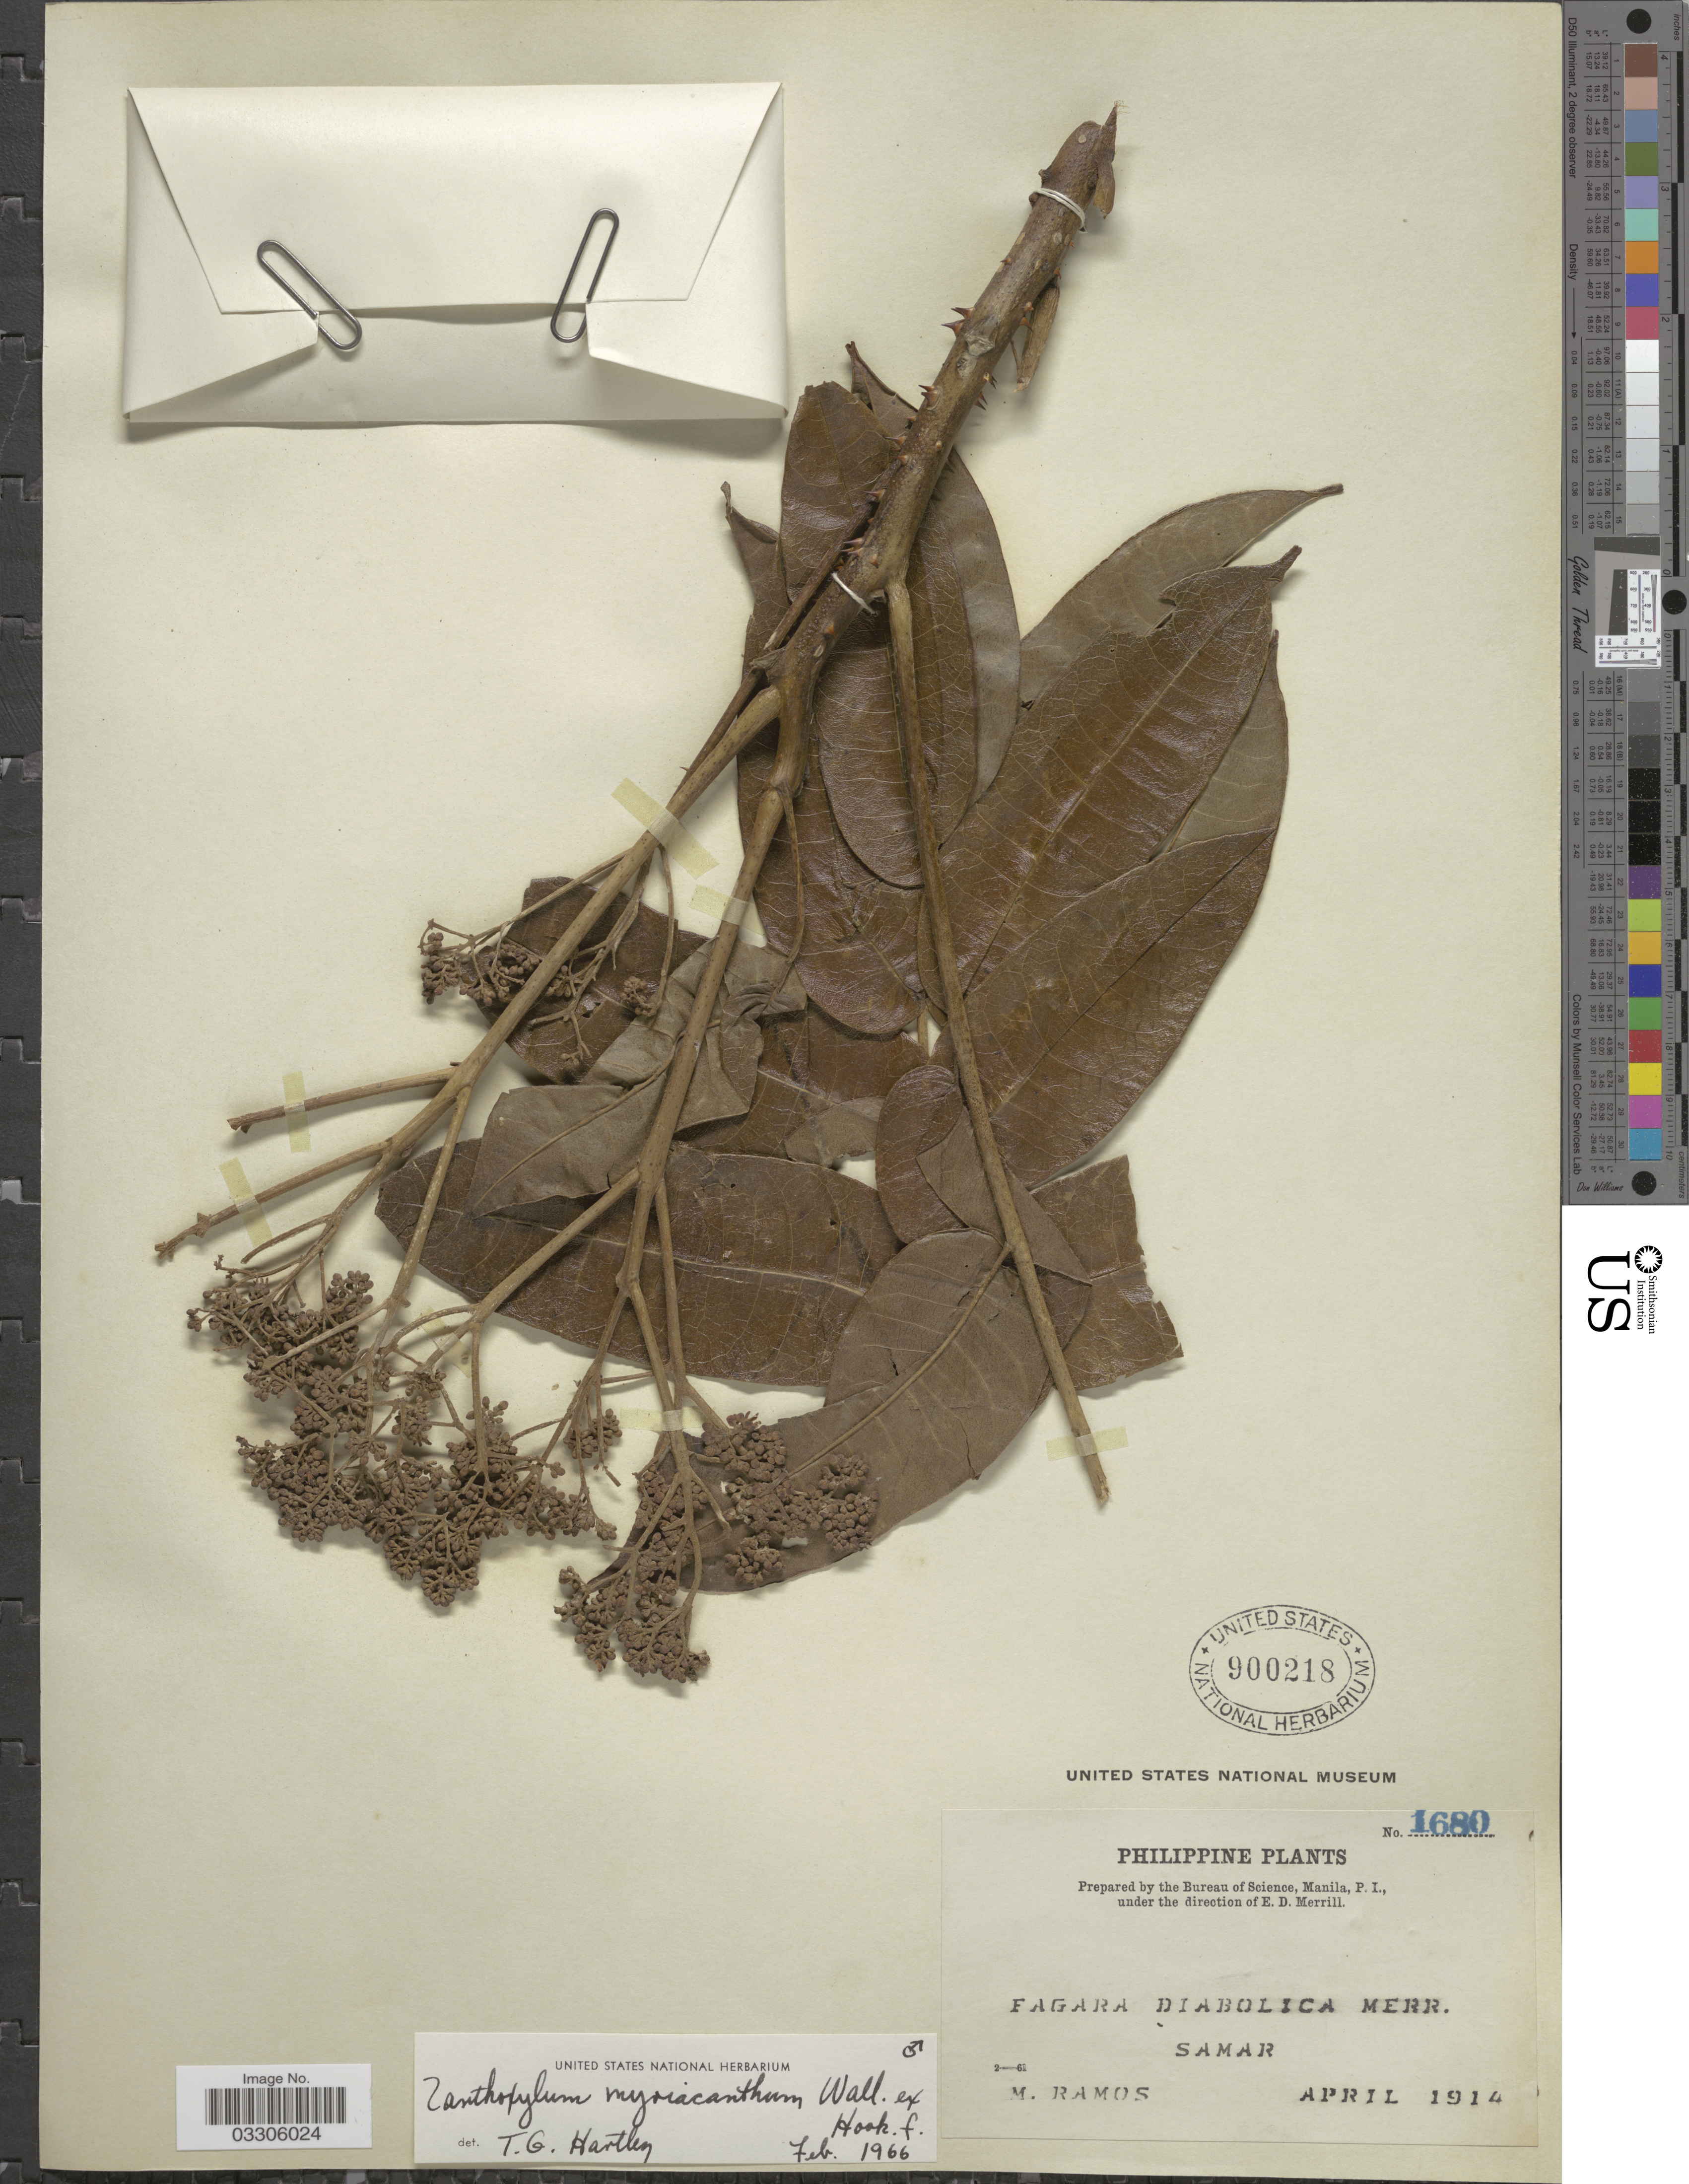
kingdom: Plantae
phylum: Tracheophyta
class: Magnoliopsida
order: Sapindales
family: Rutaceae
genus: Zanthoxylum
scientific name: Zanthoxylum myriacanthum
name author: Wall.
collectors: M. Ramos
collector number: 1680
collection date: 1914-04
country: Philippines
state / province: Eastern Visayas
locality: Samar.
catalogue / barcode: US 900218